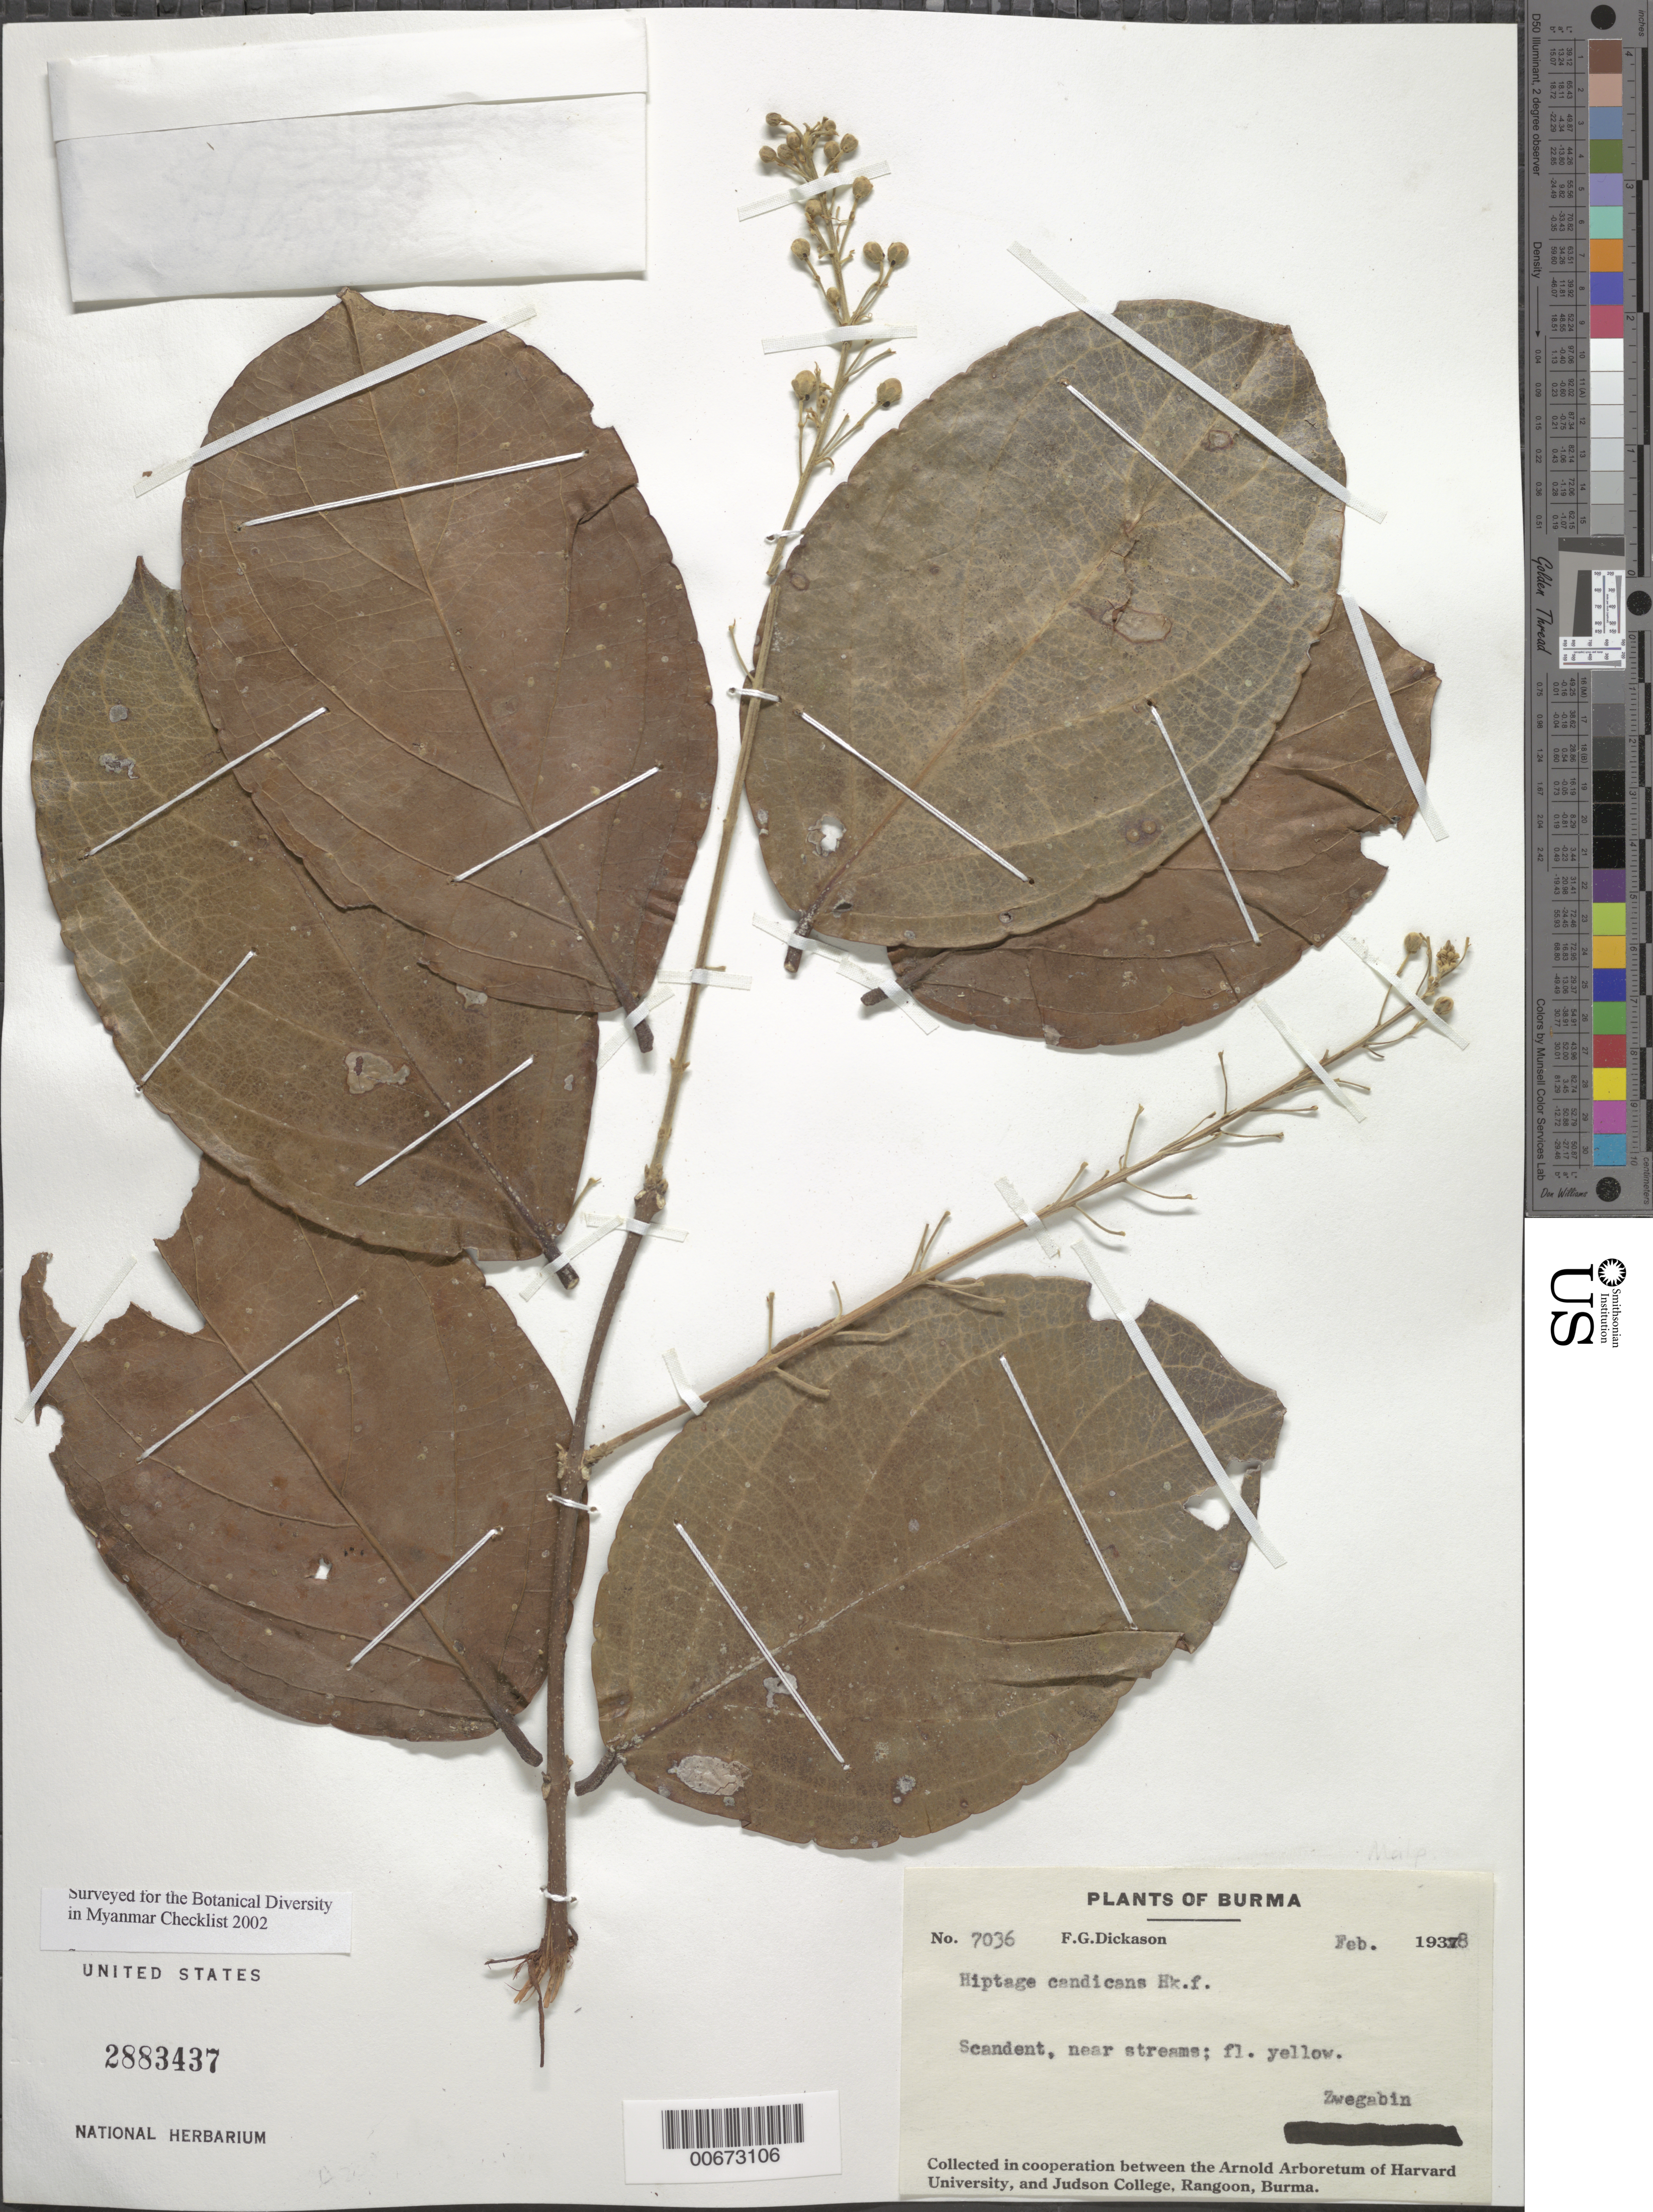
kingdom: Plantae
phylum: Tracheophyta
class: Magnoliopsida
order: Malpighiales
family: Malpighiaceae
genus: Hiptage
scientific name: Hiptage candicans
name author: Hook. f.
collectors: F. Dickason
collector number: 7036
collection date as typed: Feb 1938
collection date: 1938-02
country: Myanmar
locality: Zwegabin.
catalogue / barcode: US 2883437